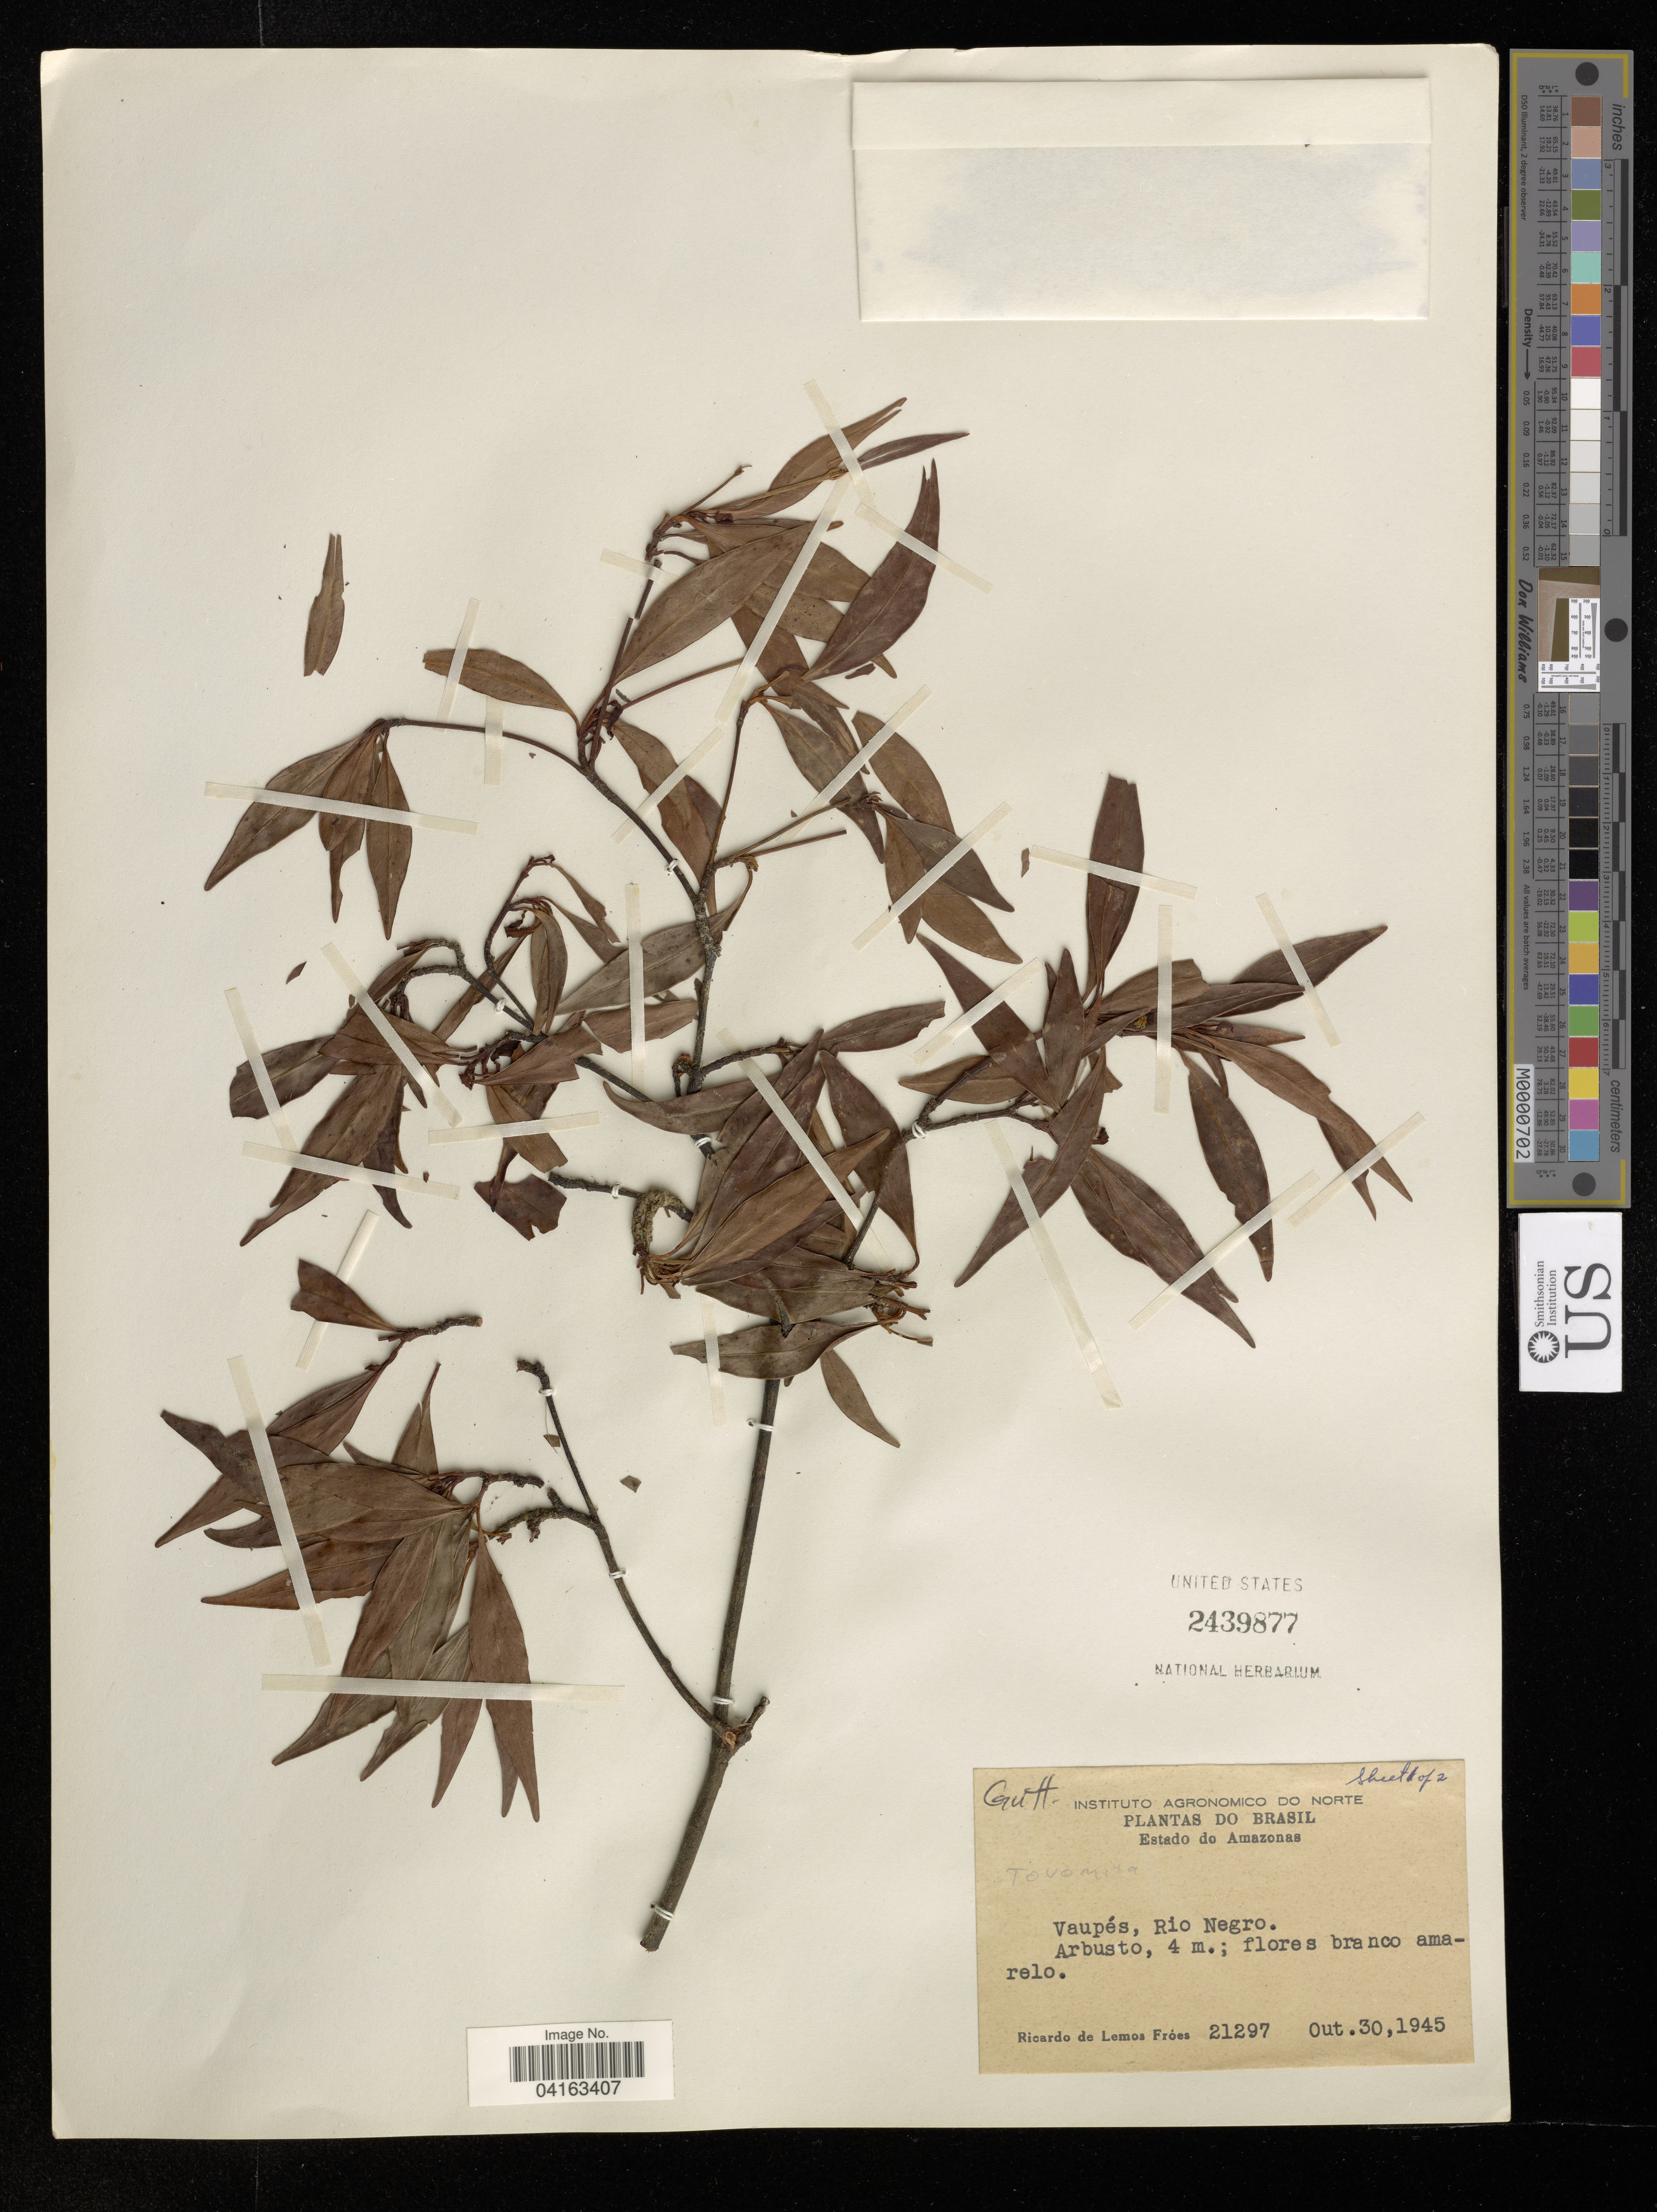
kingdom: Plantae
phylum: Tracheophyta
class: Magnoliopsida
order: Malpighiales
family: Clusiaceae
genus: Tovomita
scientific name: Tovomita sp.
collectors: R. L. Fróes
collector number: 21297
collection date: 1945-10-30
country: Brazil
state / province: Amazonas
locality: Vaupés, Rio Negro.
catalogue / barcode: US 2439877